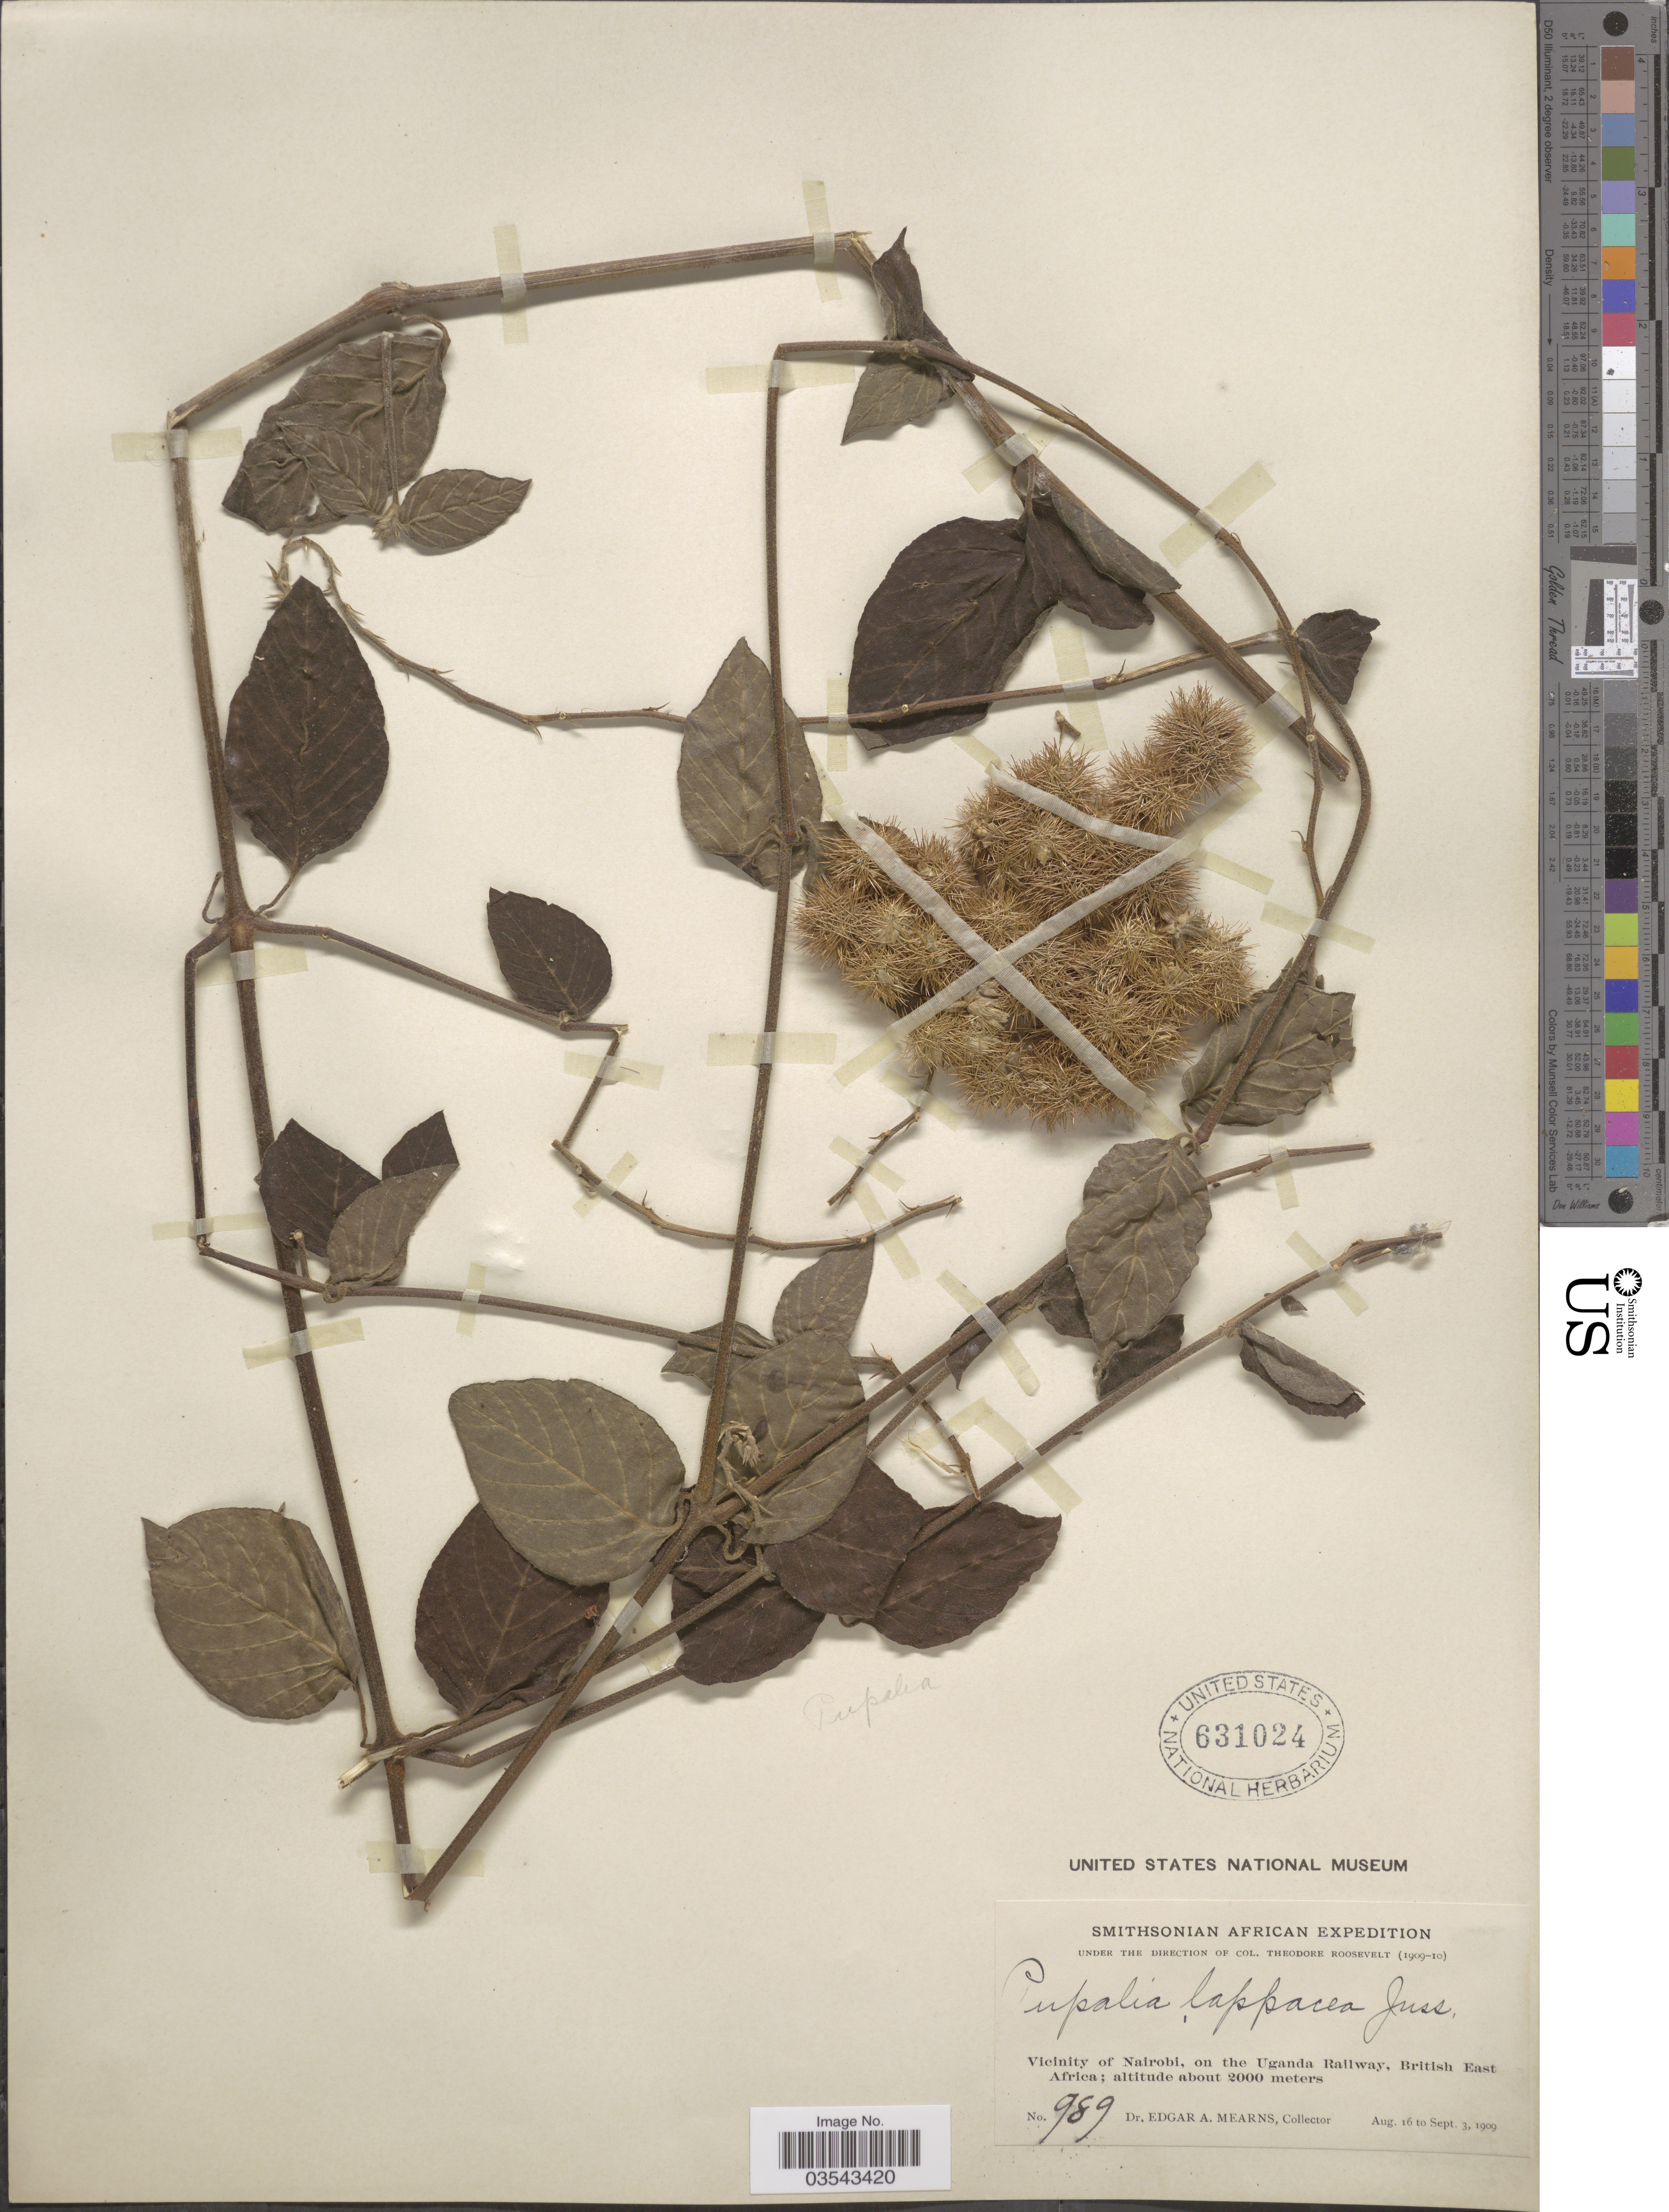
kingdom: Plantae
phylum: Tracheophyta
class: Magnoliopsida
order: Caryophyllales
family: Amaranthaceae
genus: Pupalia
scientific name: Pupalia lappacea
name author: (L.) A. Juss.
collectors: E. A. Mearns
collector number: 989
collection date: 1909-08-16/1909-09-03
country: Kenya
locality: Vicinity of Nairobi, on the Uganda Railway, British East Africa.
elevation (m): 2000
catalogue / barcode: US 631024